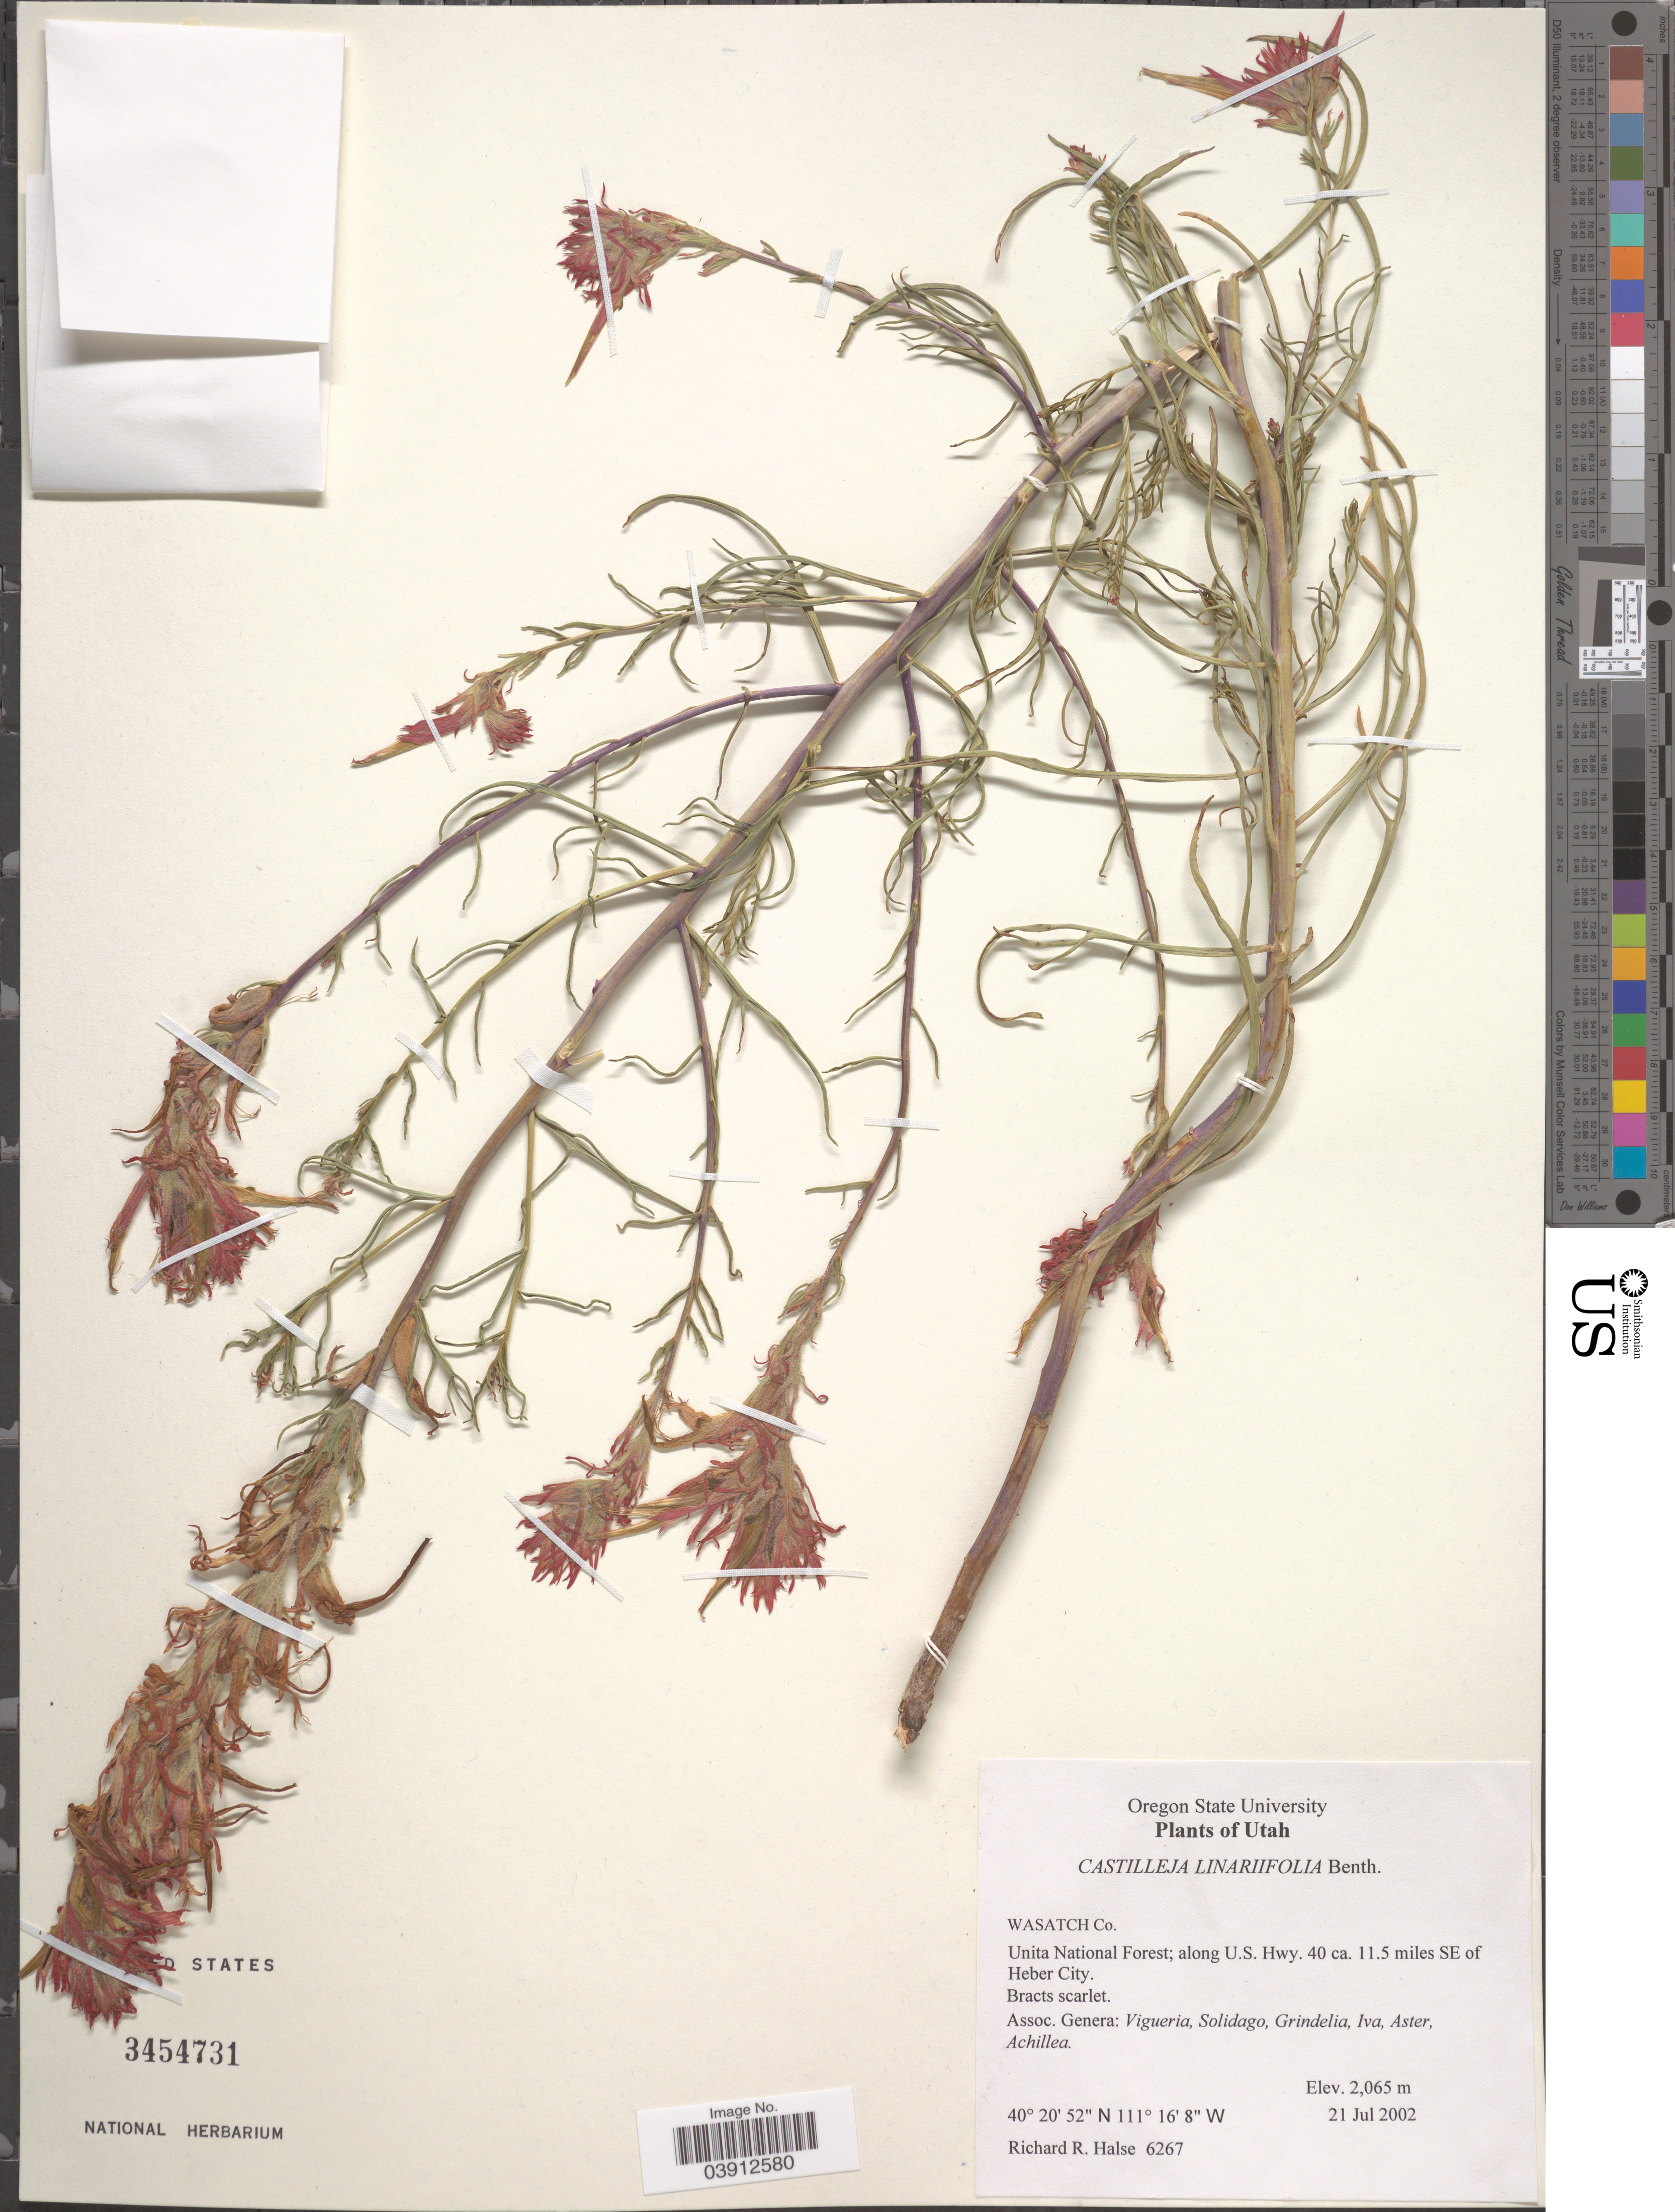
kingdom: Plantae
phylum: Tracheophyta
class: Magnoliopsida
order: Lamiales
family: Orobanchaceae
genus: Castilleja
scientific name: Castilleja linariifolia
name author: Benth.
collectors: R. Halse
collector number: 6267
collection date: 2002-07-21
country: United States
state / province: Utah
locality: Wasatch Co. Unita National Forest; along U.S. Hwy. 40 ca. 11.5 miles SE of Heber City.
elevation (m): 2065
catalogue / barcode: US 3454731